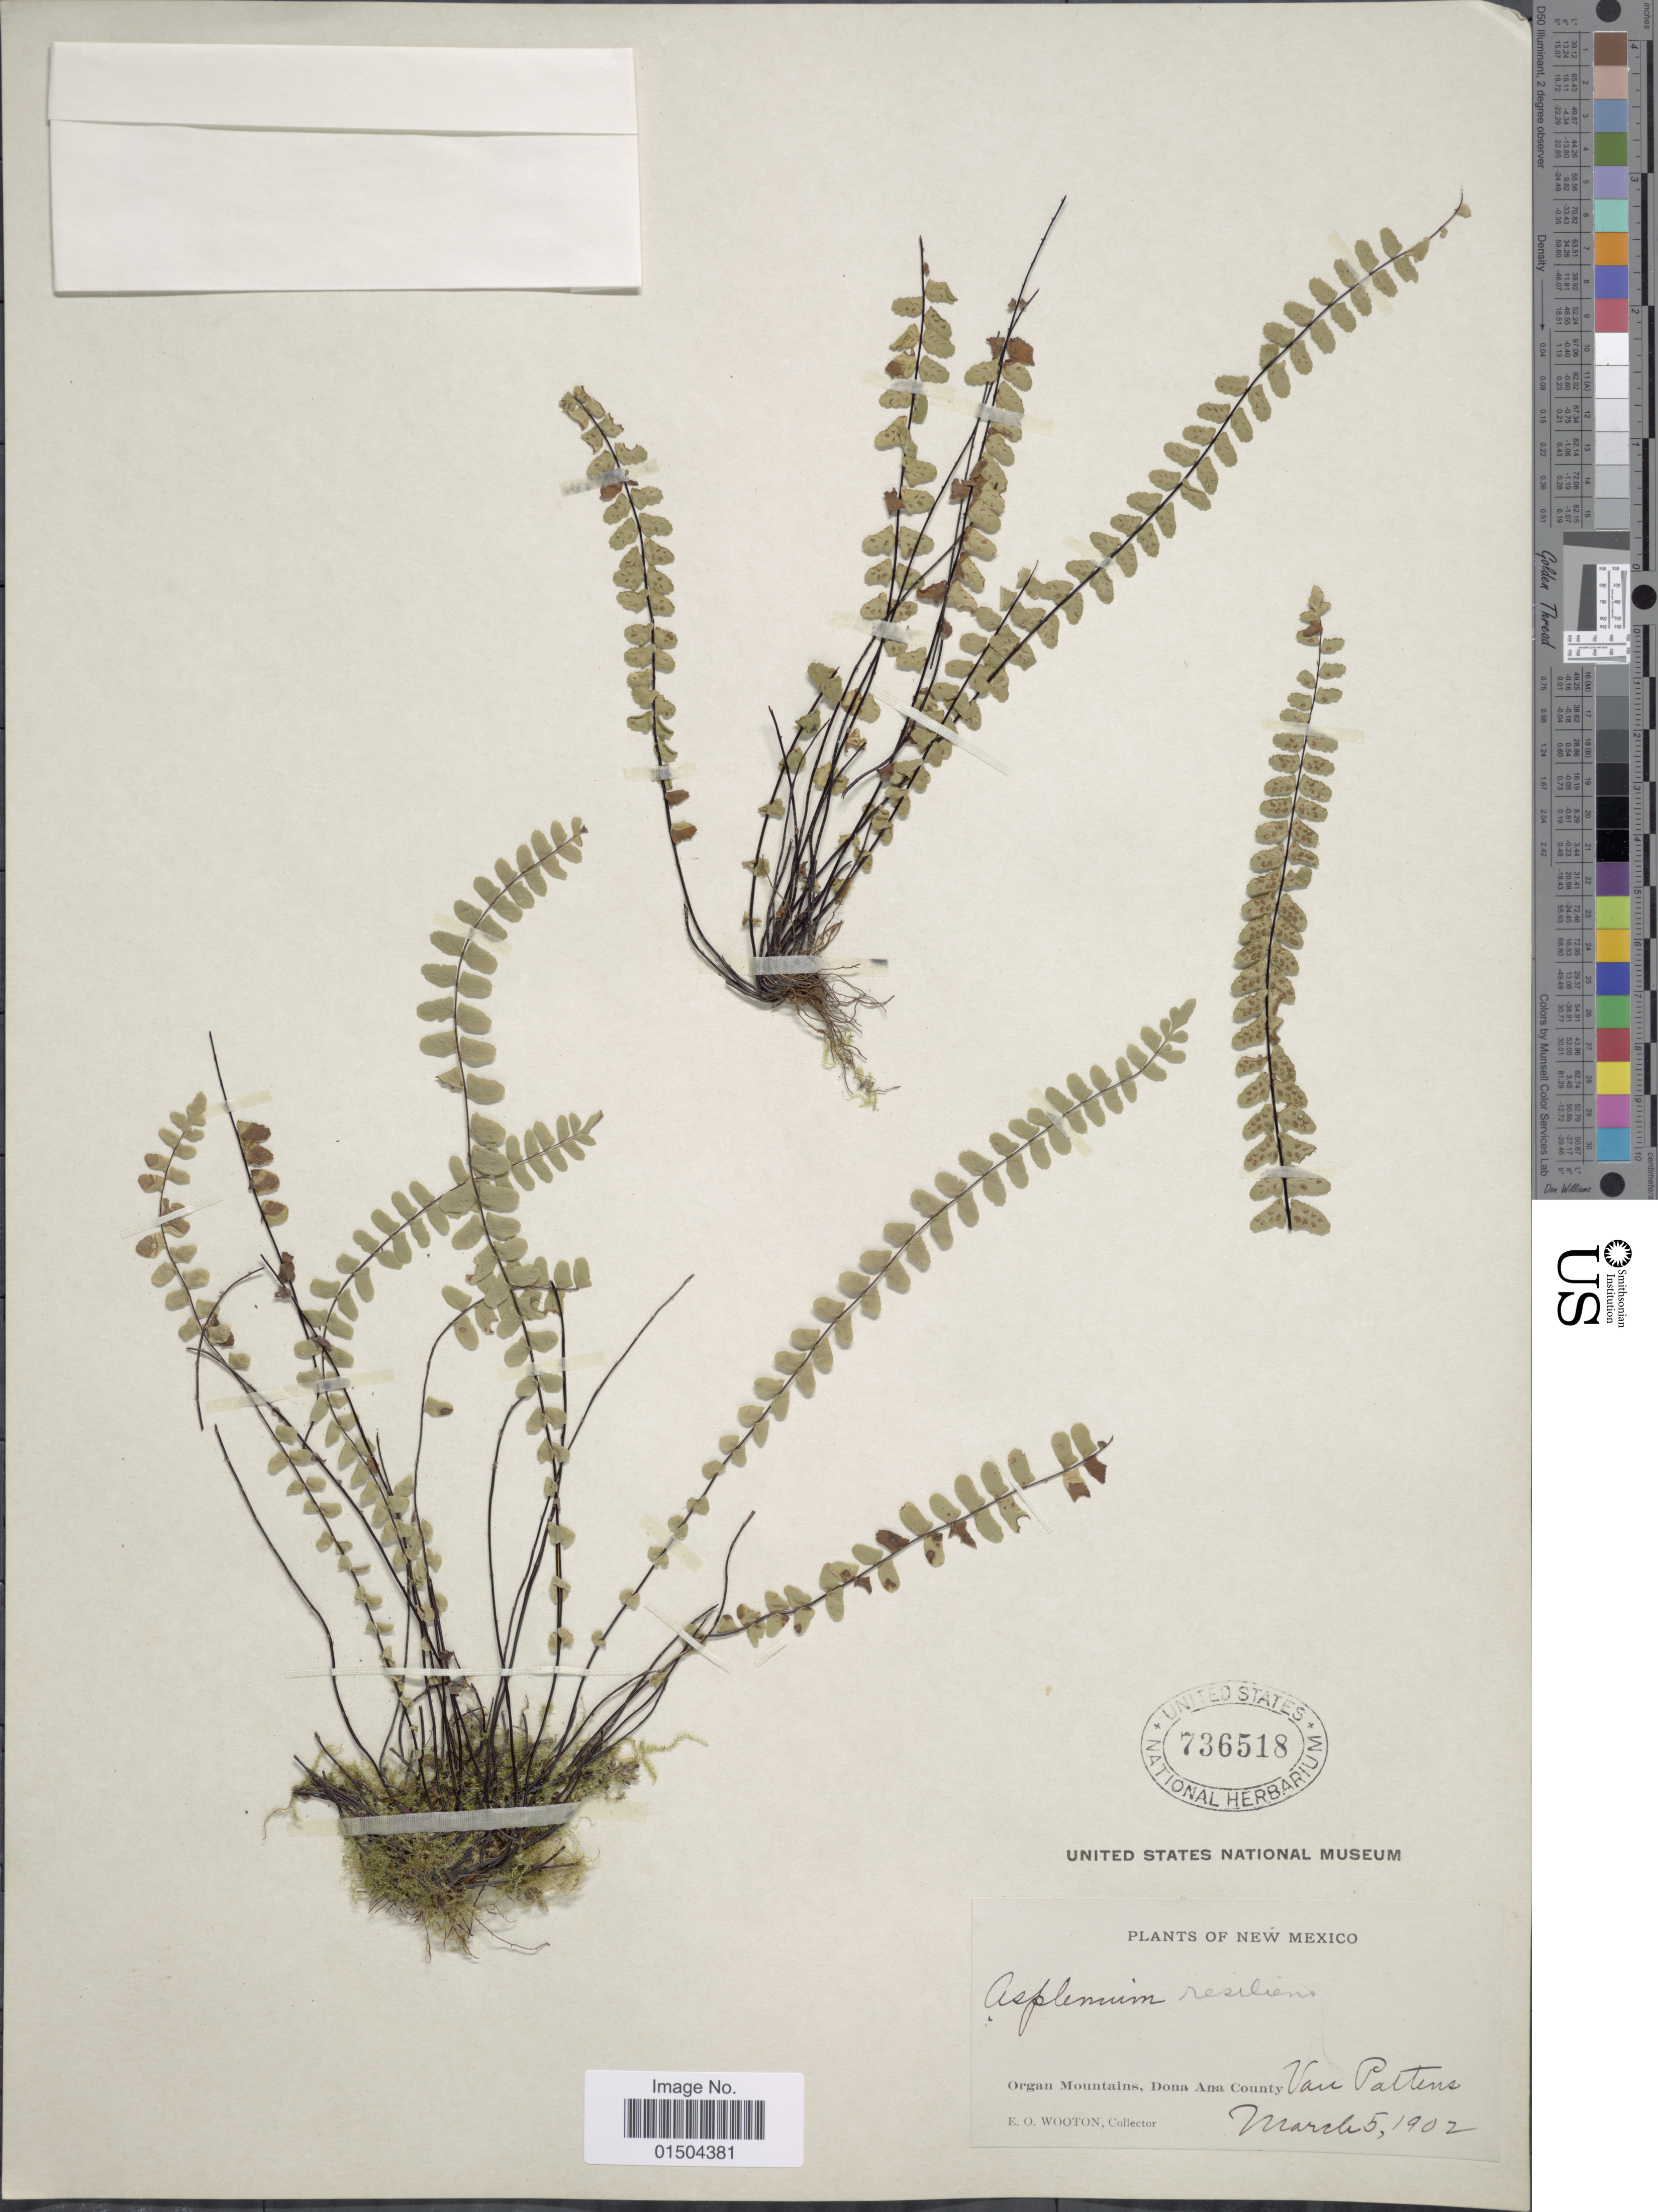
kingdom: Plantae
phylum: Tracheophyta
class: Polypodiopsida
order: Polypodiales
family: Aspleniaceae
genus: Asplenium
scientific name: Asplenium resiliens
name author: Kunze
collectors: E. O. Wooton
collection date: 1902-03-05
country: United States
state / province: New Mexico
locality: Organ Mountains, Dona Ana County. Van Pattens.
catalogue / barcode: US 736518